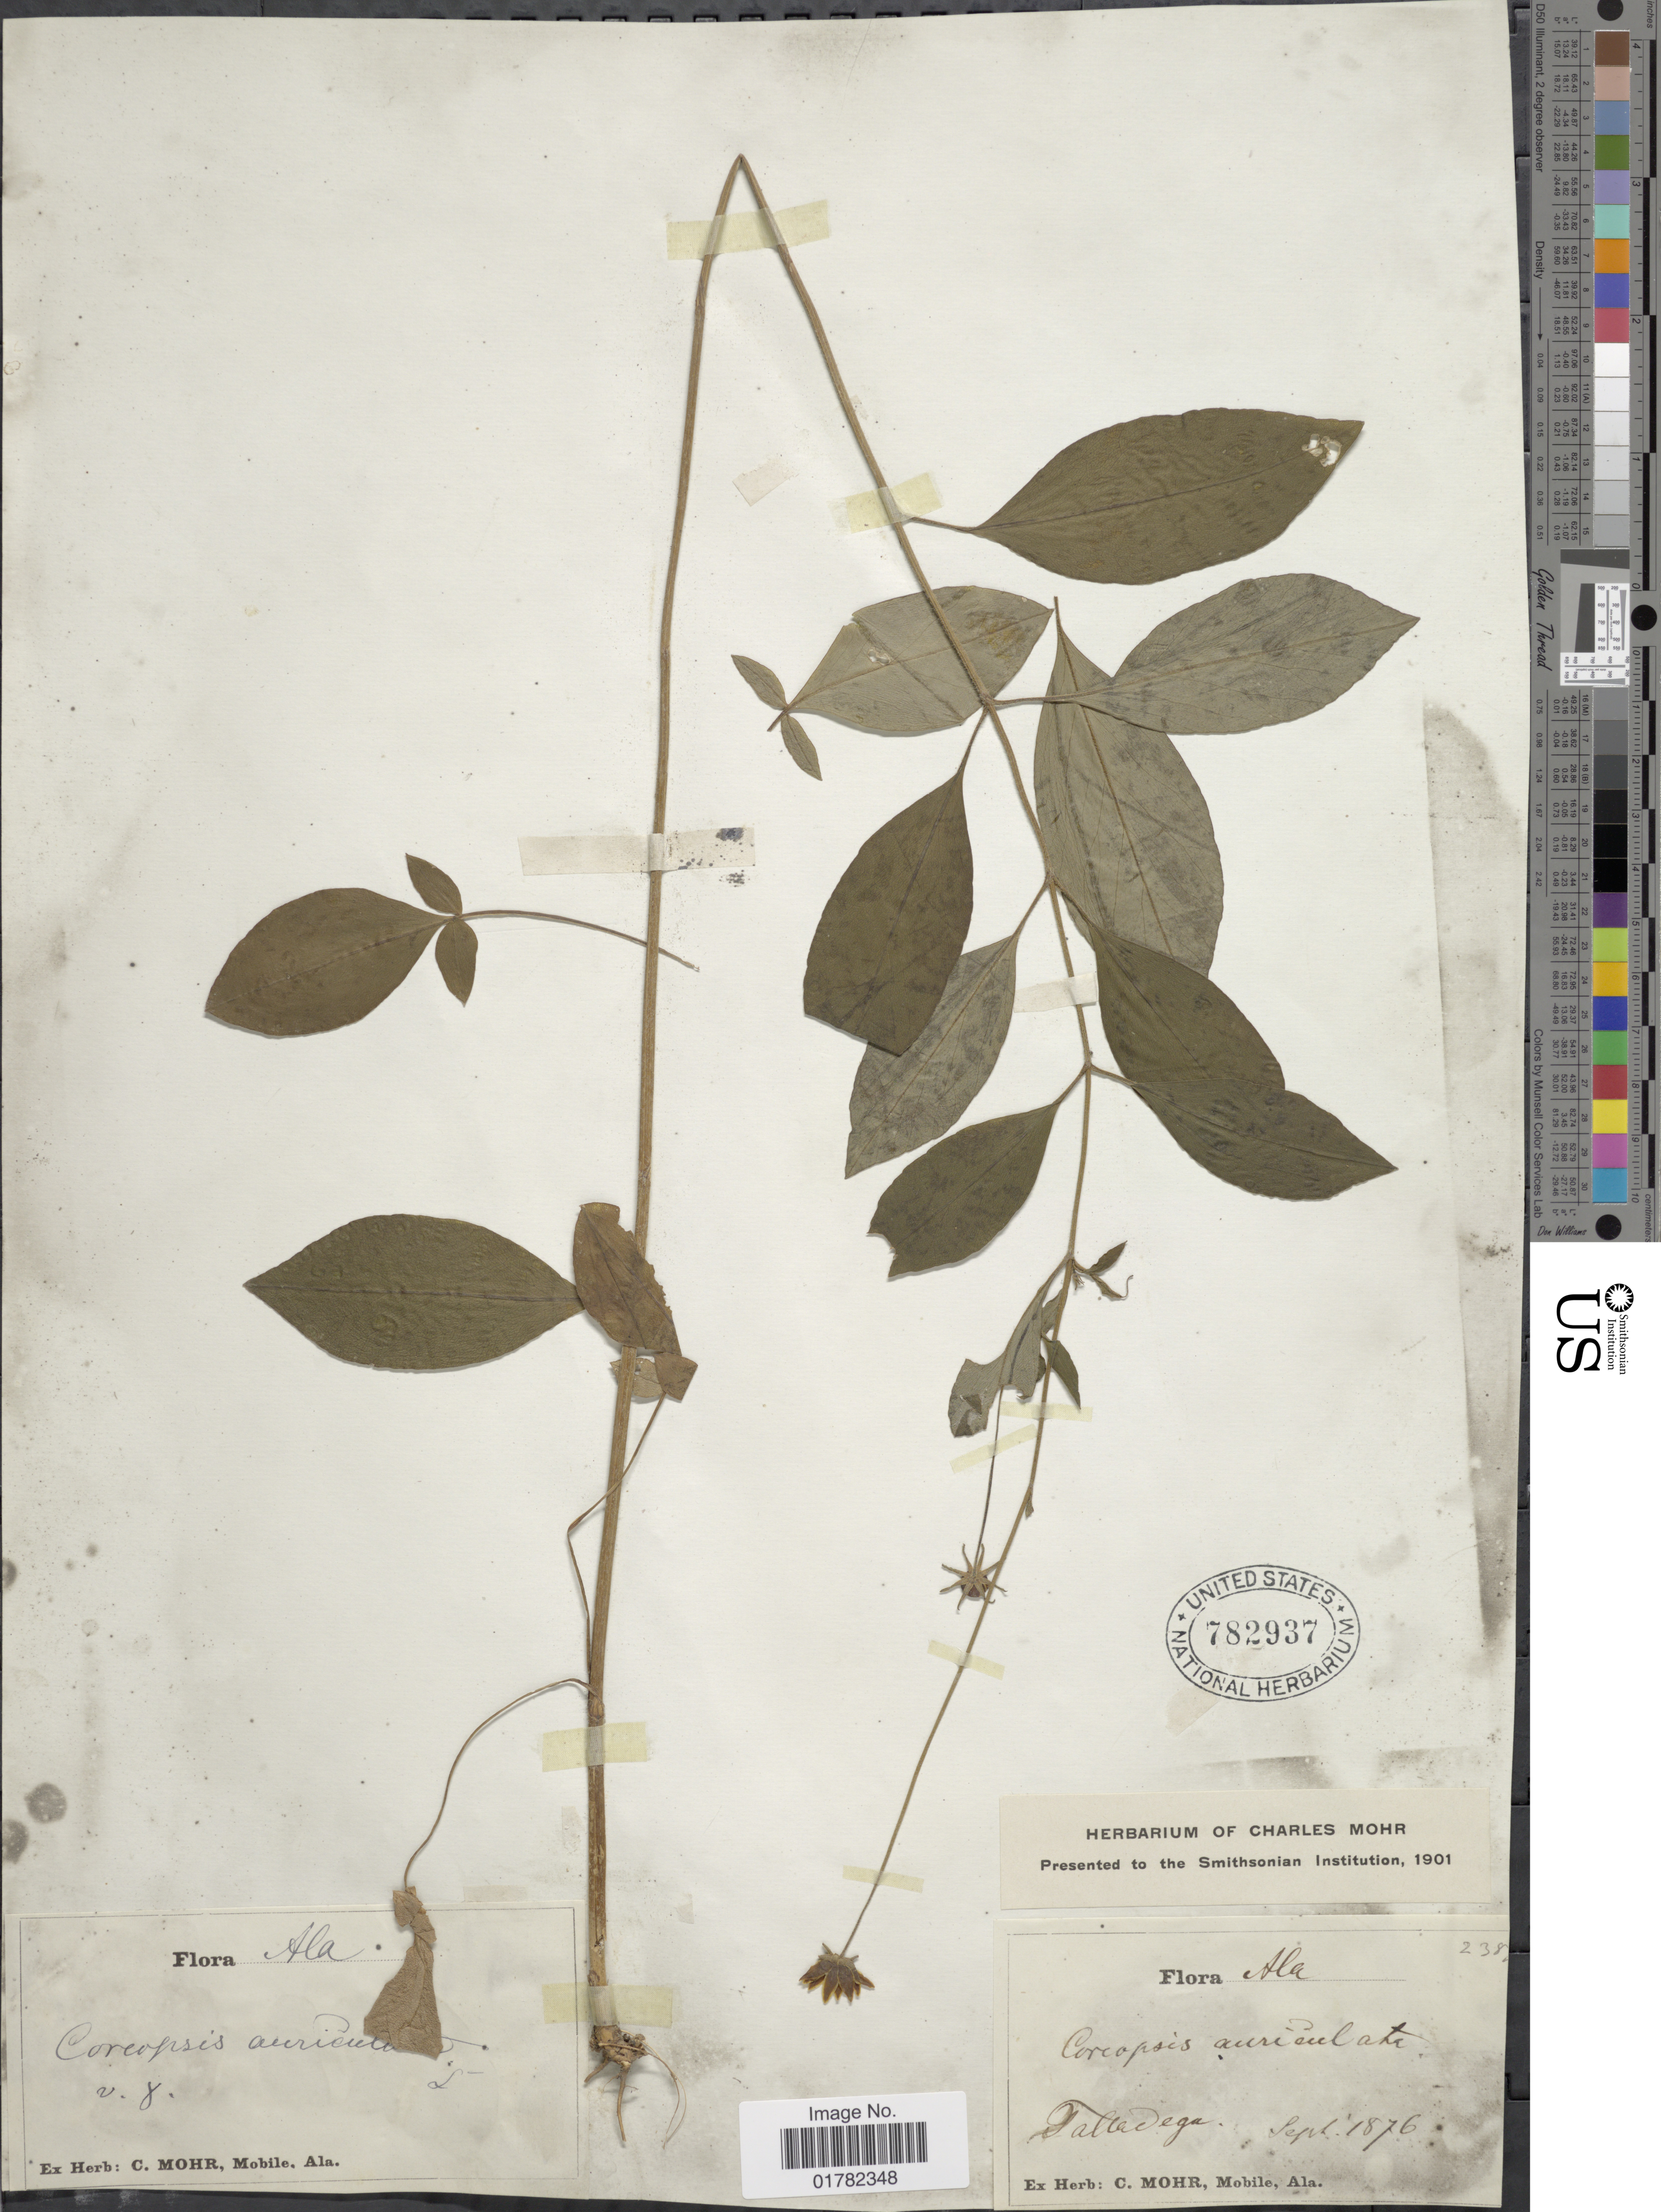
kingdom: Plantae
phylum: Tracheophyta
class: Magnoliopsida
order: Asterales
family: Asteraceae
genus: Coreopsis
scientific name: Coreopsis auriculata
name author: L.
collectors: ex herb. C. Mohr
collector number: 238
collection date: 1876-09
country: United States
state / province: Alabama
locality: Taladega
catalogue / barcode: US 782937